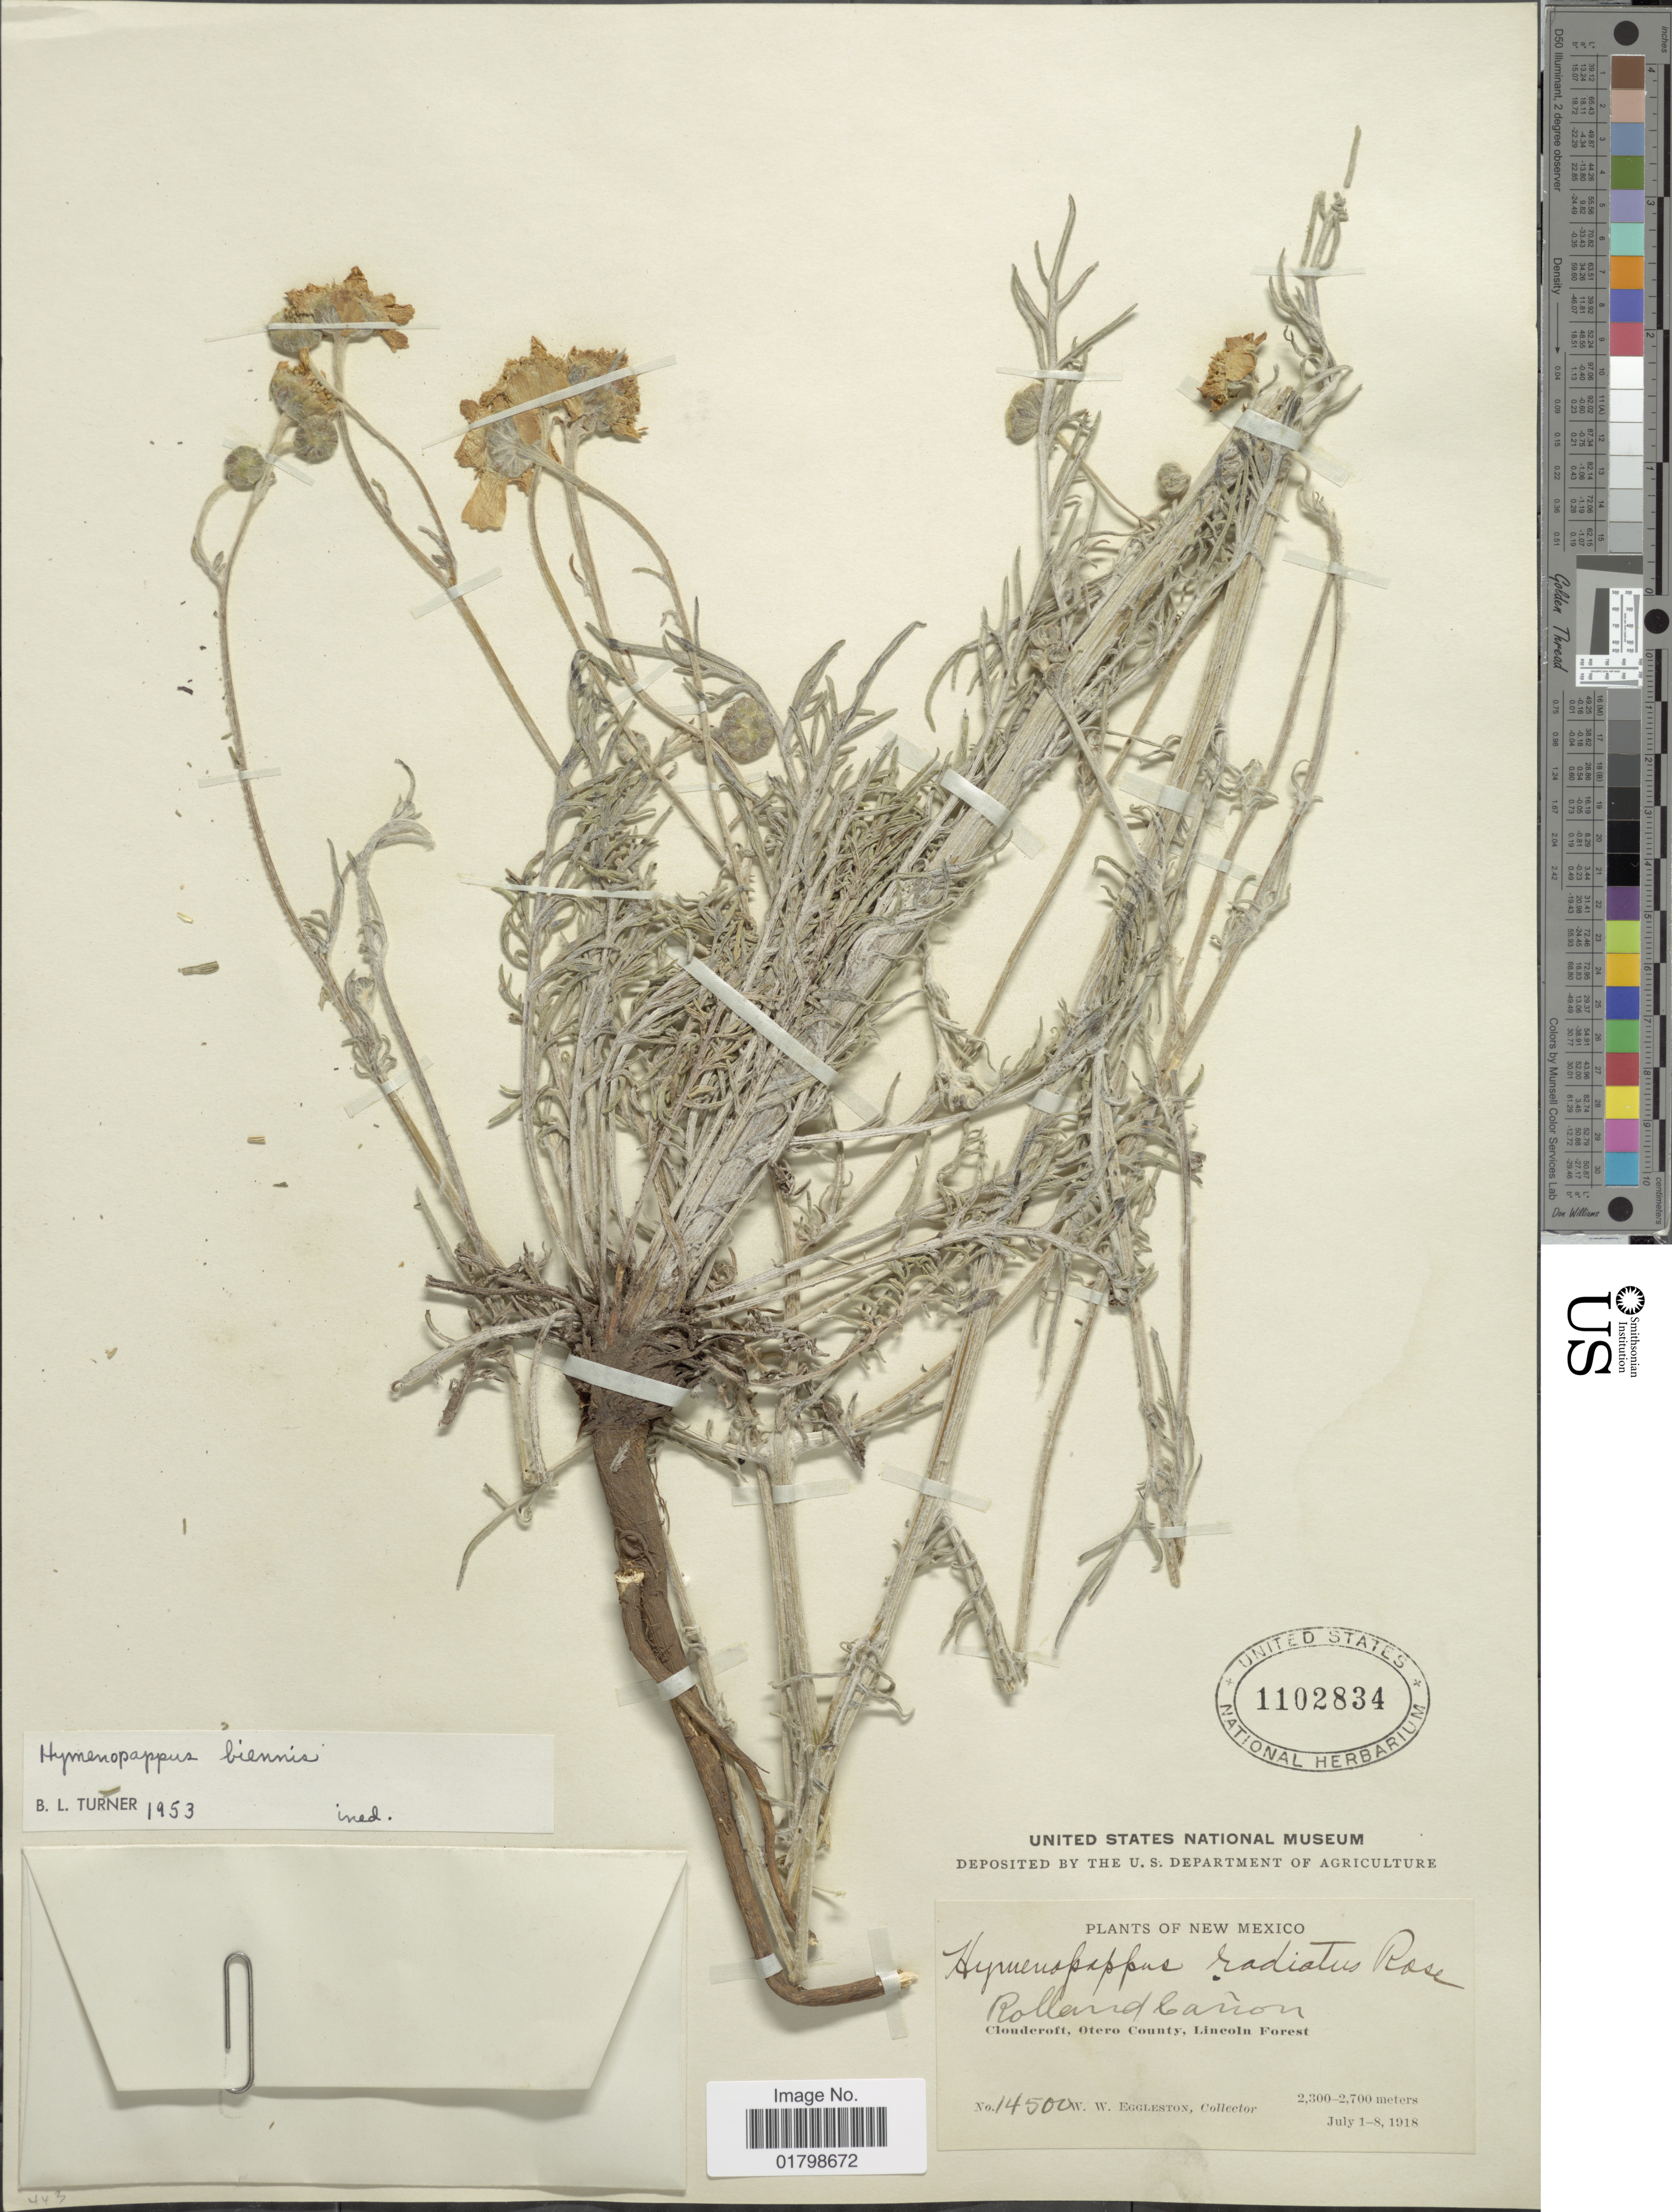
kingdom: Plantae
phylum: Tracheophyta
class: Magnoliopsida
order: Asterales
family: Asteraceae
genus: Hymenopappus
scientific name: Hymenopappus biennis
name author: (Rydb.) I.M. Johnst.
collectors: W. W. Eggleston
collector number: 14500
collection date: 1918-07-01/1918-07-08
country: United States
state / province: New Mexico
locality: Rollard Canon, Clouderoft, Otero County, Lincoln Forest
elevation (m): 2300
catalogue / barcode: US 1102834